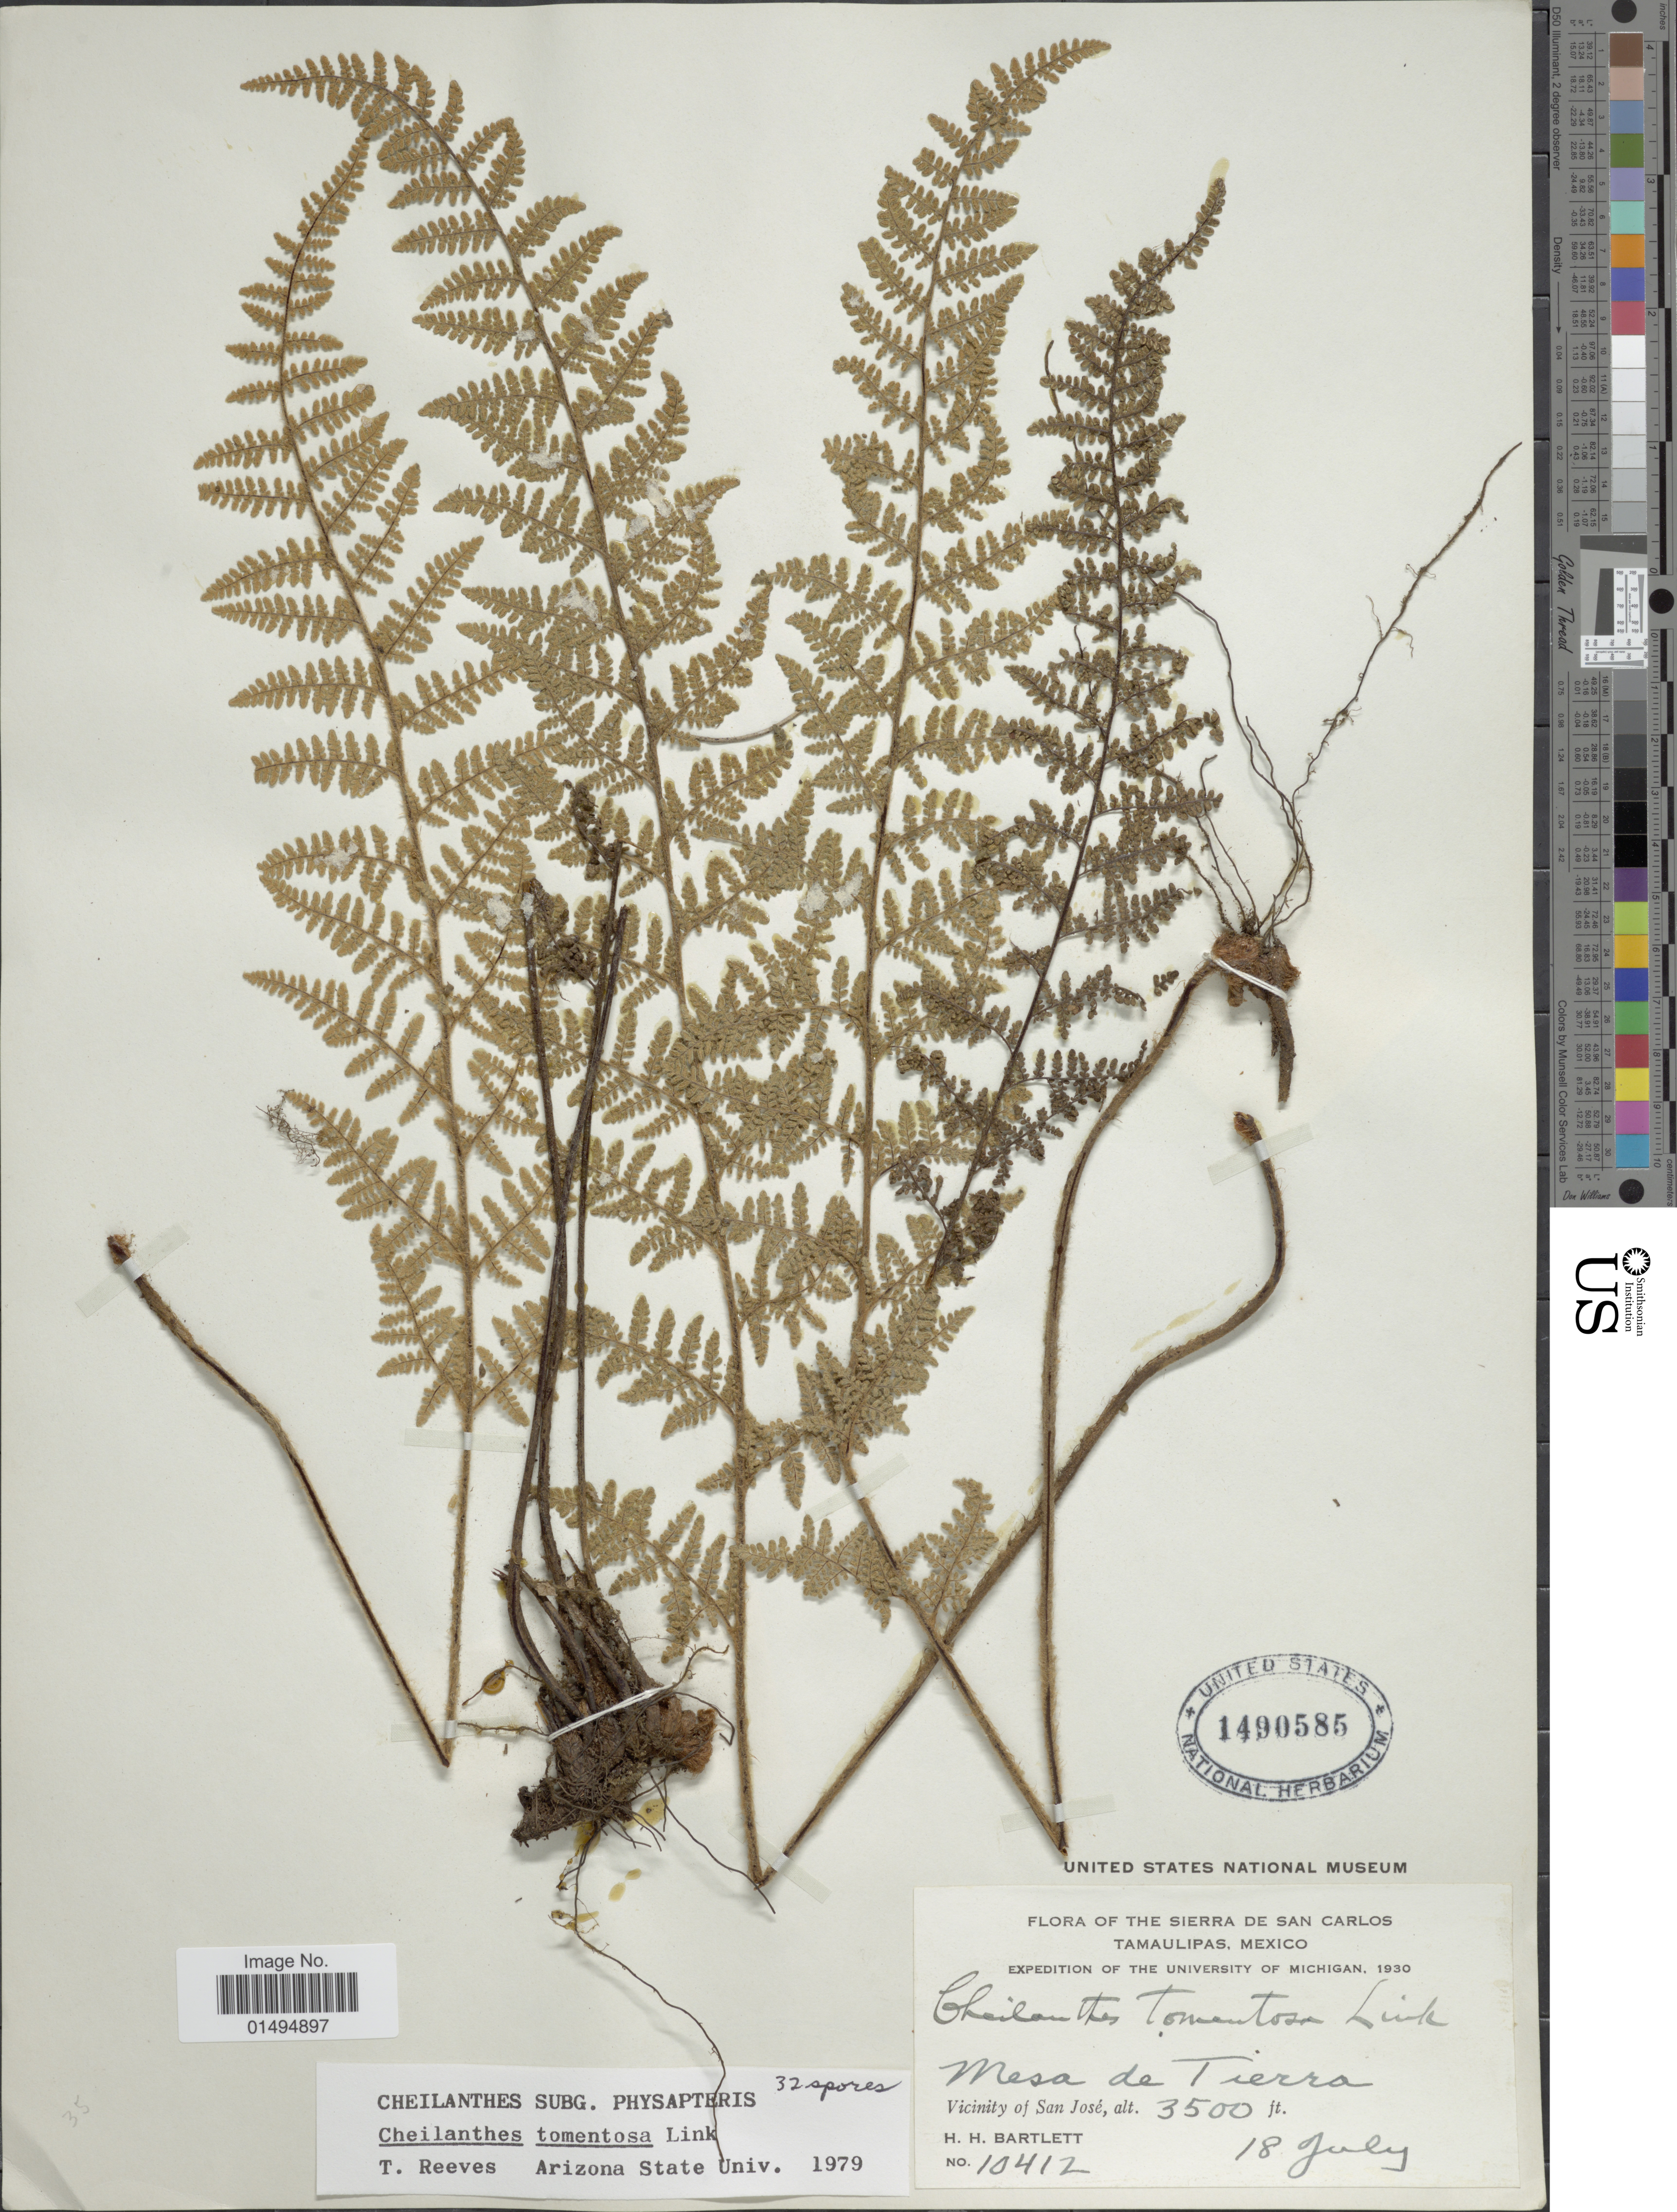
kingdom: Plantae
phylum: Tracheophyta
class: Polypodiopsida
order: Polypodiales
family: Pteridaceae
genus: Myriopteris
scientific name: Myriopteris tomentosa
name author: (Link) Fée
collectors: H. H. Bartlett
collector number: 10412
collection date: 1930-07-18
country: Mexico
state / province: Tamaulipas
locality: Sierra de San Carlos, Tamaulipas, Mesa de tierra, Vicinity of San Jose. The Sierra de San Carlos.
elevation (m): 1067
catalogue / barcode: US 1490585